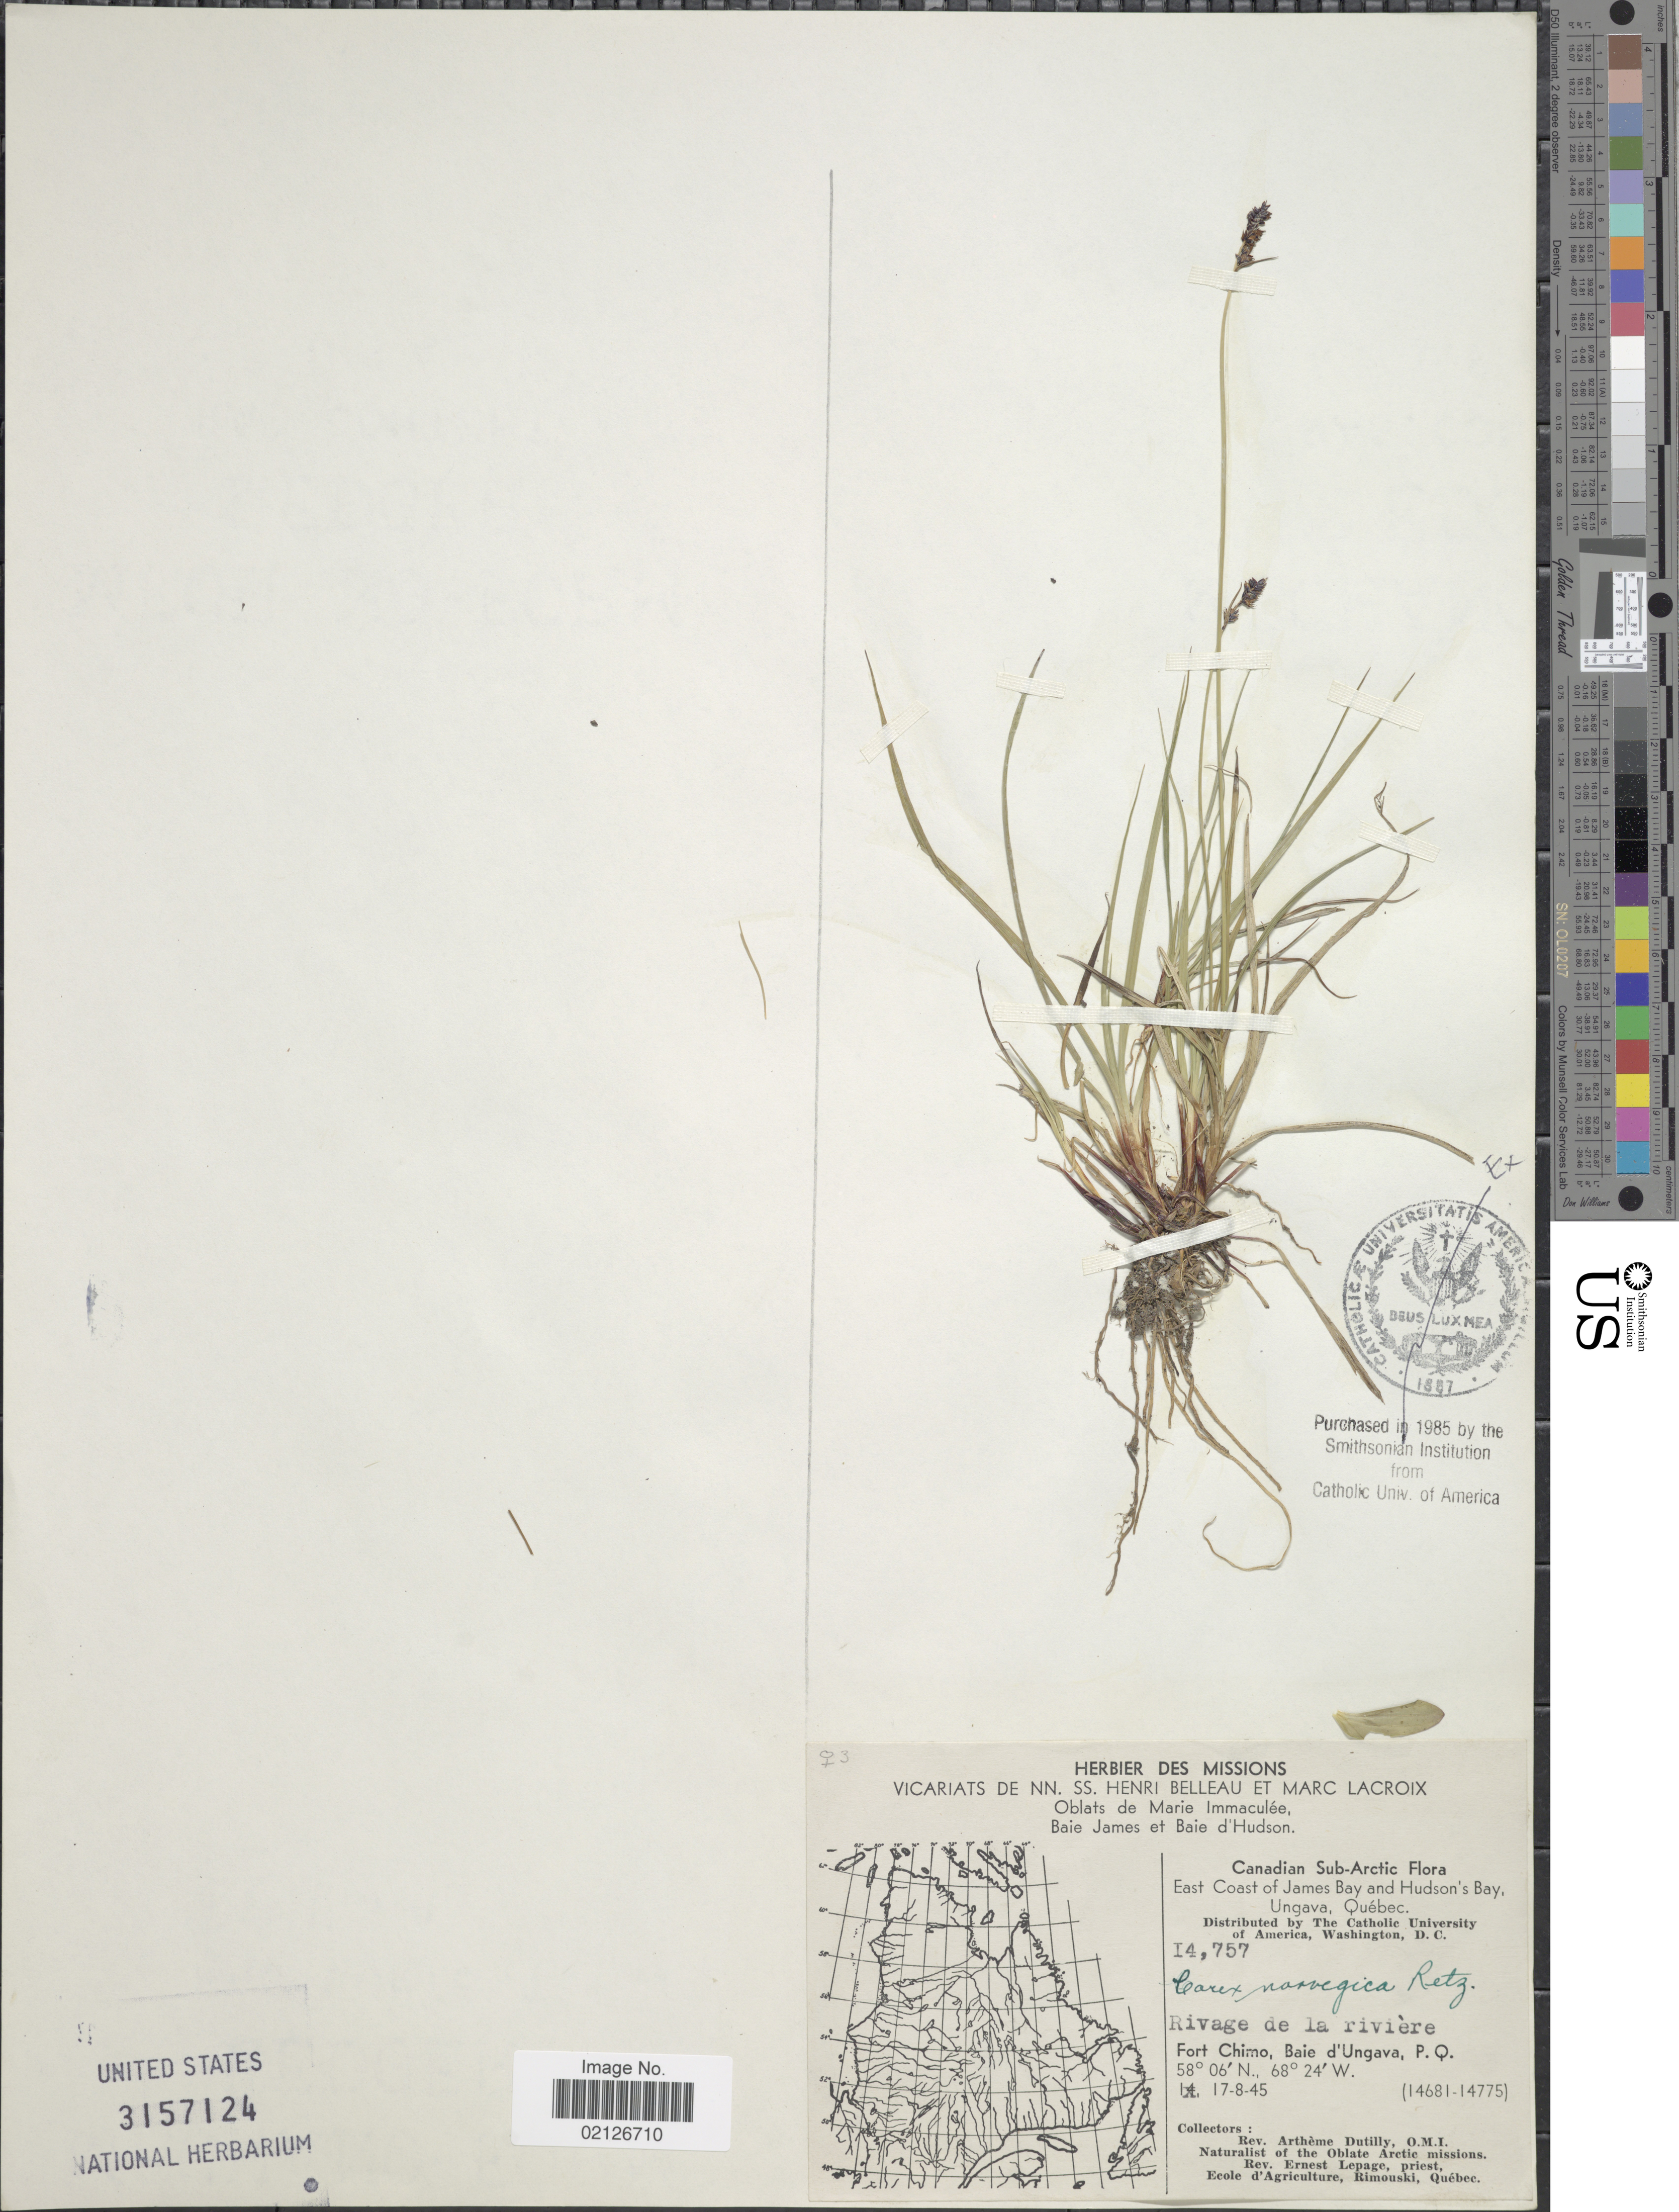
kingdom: Plantae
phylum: Tracheophyta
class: Liliopsida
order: Poales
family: Cyperaceae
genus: Carex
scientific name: Carex norvegica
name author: Retz.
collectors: A. Dutilly & E. Lepage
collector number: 14757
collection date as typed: Transcribed d/m/y: 17/5/45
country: Canada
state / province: Quebec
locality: Canadian Sub-Arctic, East Coast of James Bay and Hudson's Bay, Ungava, rivage de la riviere, Fort Chimo, Baie d'Ungava, P.Q.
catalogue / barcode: US 3157124